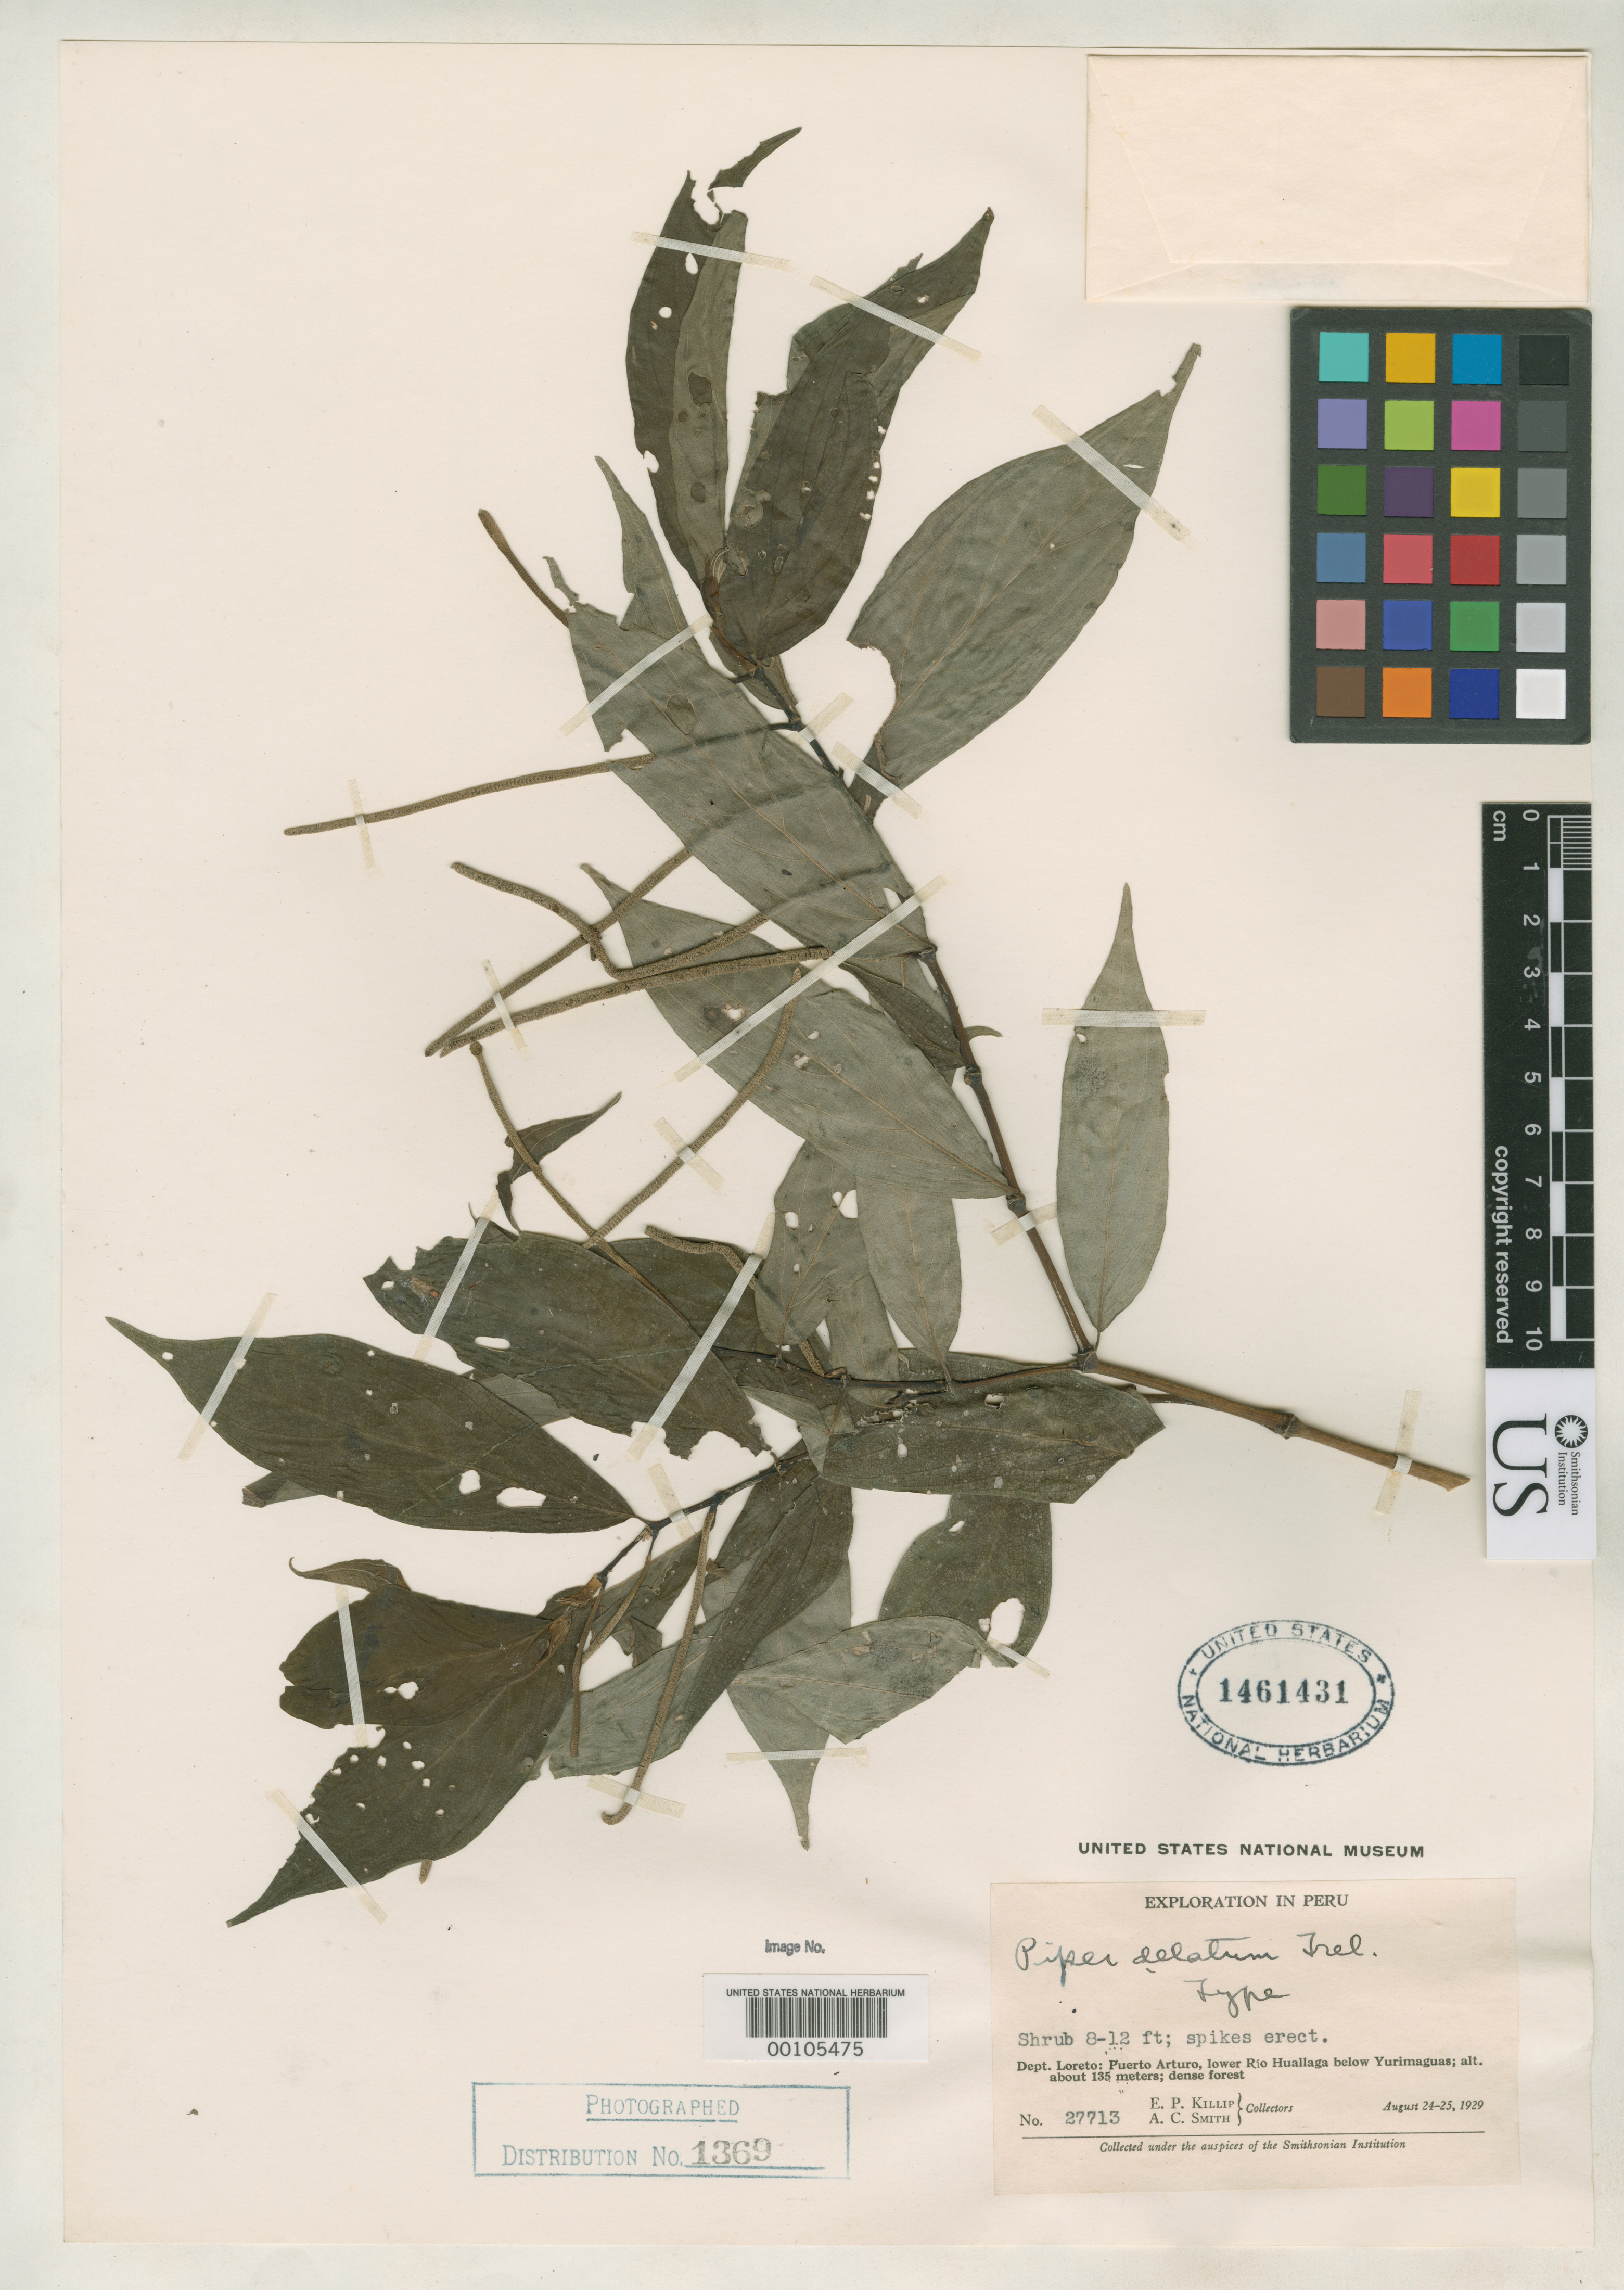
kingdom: Plantae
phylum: Tracheophyta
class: Magnoliopsida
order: Piperales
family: Piperaceae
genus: Piper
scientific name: Piper delatum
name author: Trel. in J.F. Macbr.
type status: Holotype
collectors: E. P. Killip & A. C. Smith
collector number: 27713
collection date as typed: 24 Aug 1929 to 25 Aug 1929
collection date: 1929-08-24/1929-08-25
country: Peru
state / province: Loreto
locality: Puerto Arturo, below Yurimaguas.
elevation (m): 135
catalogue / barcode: US 1461431